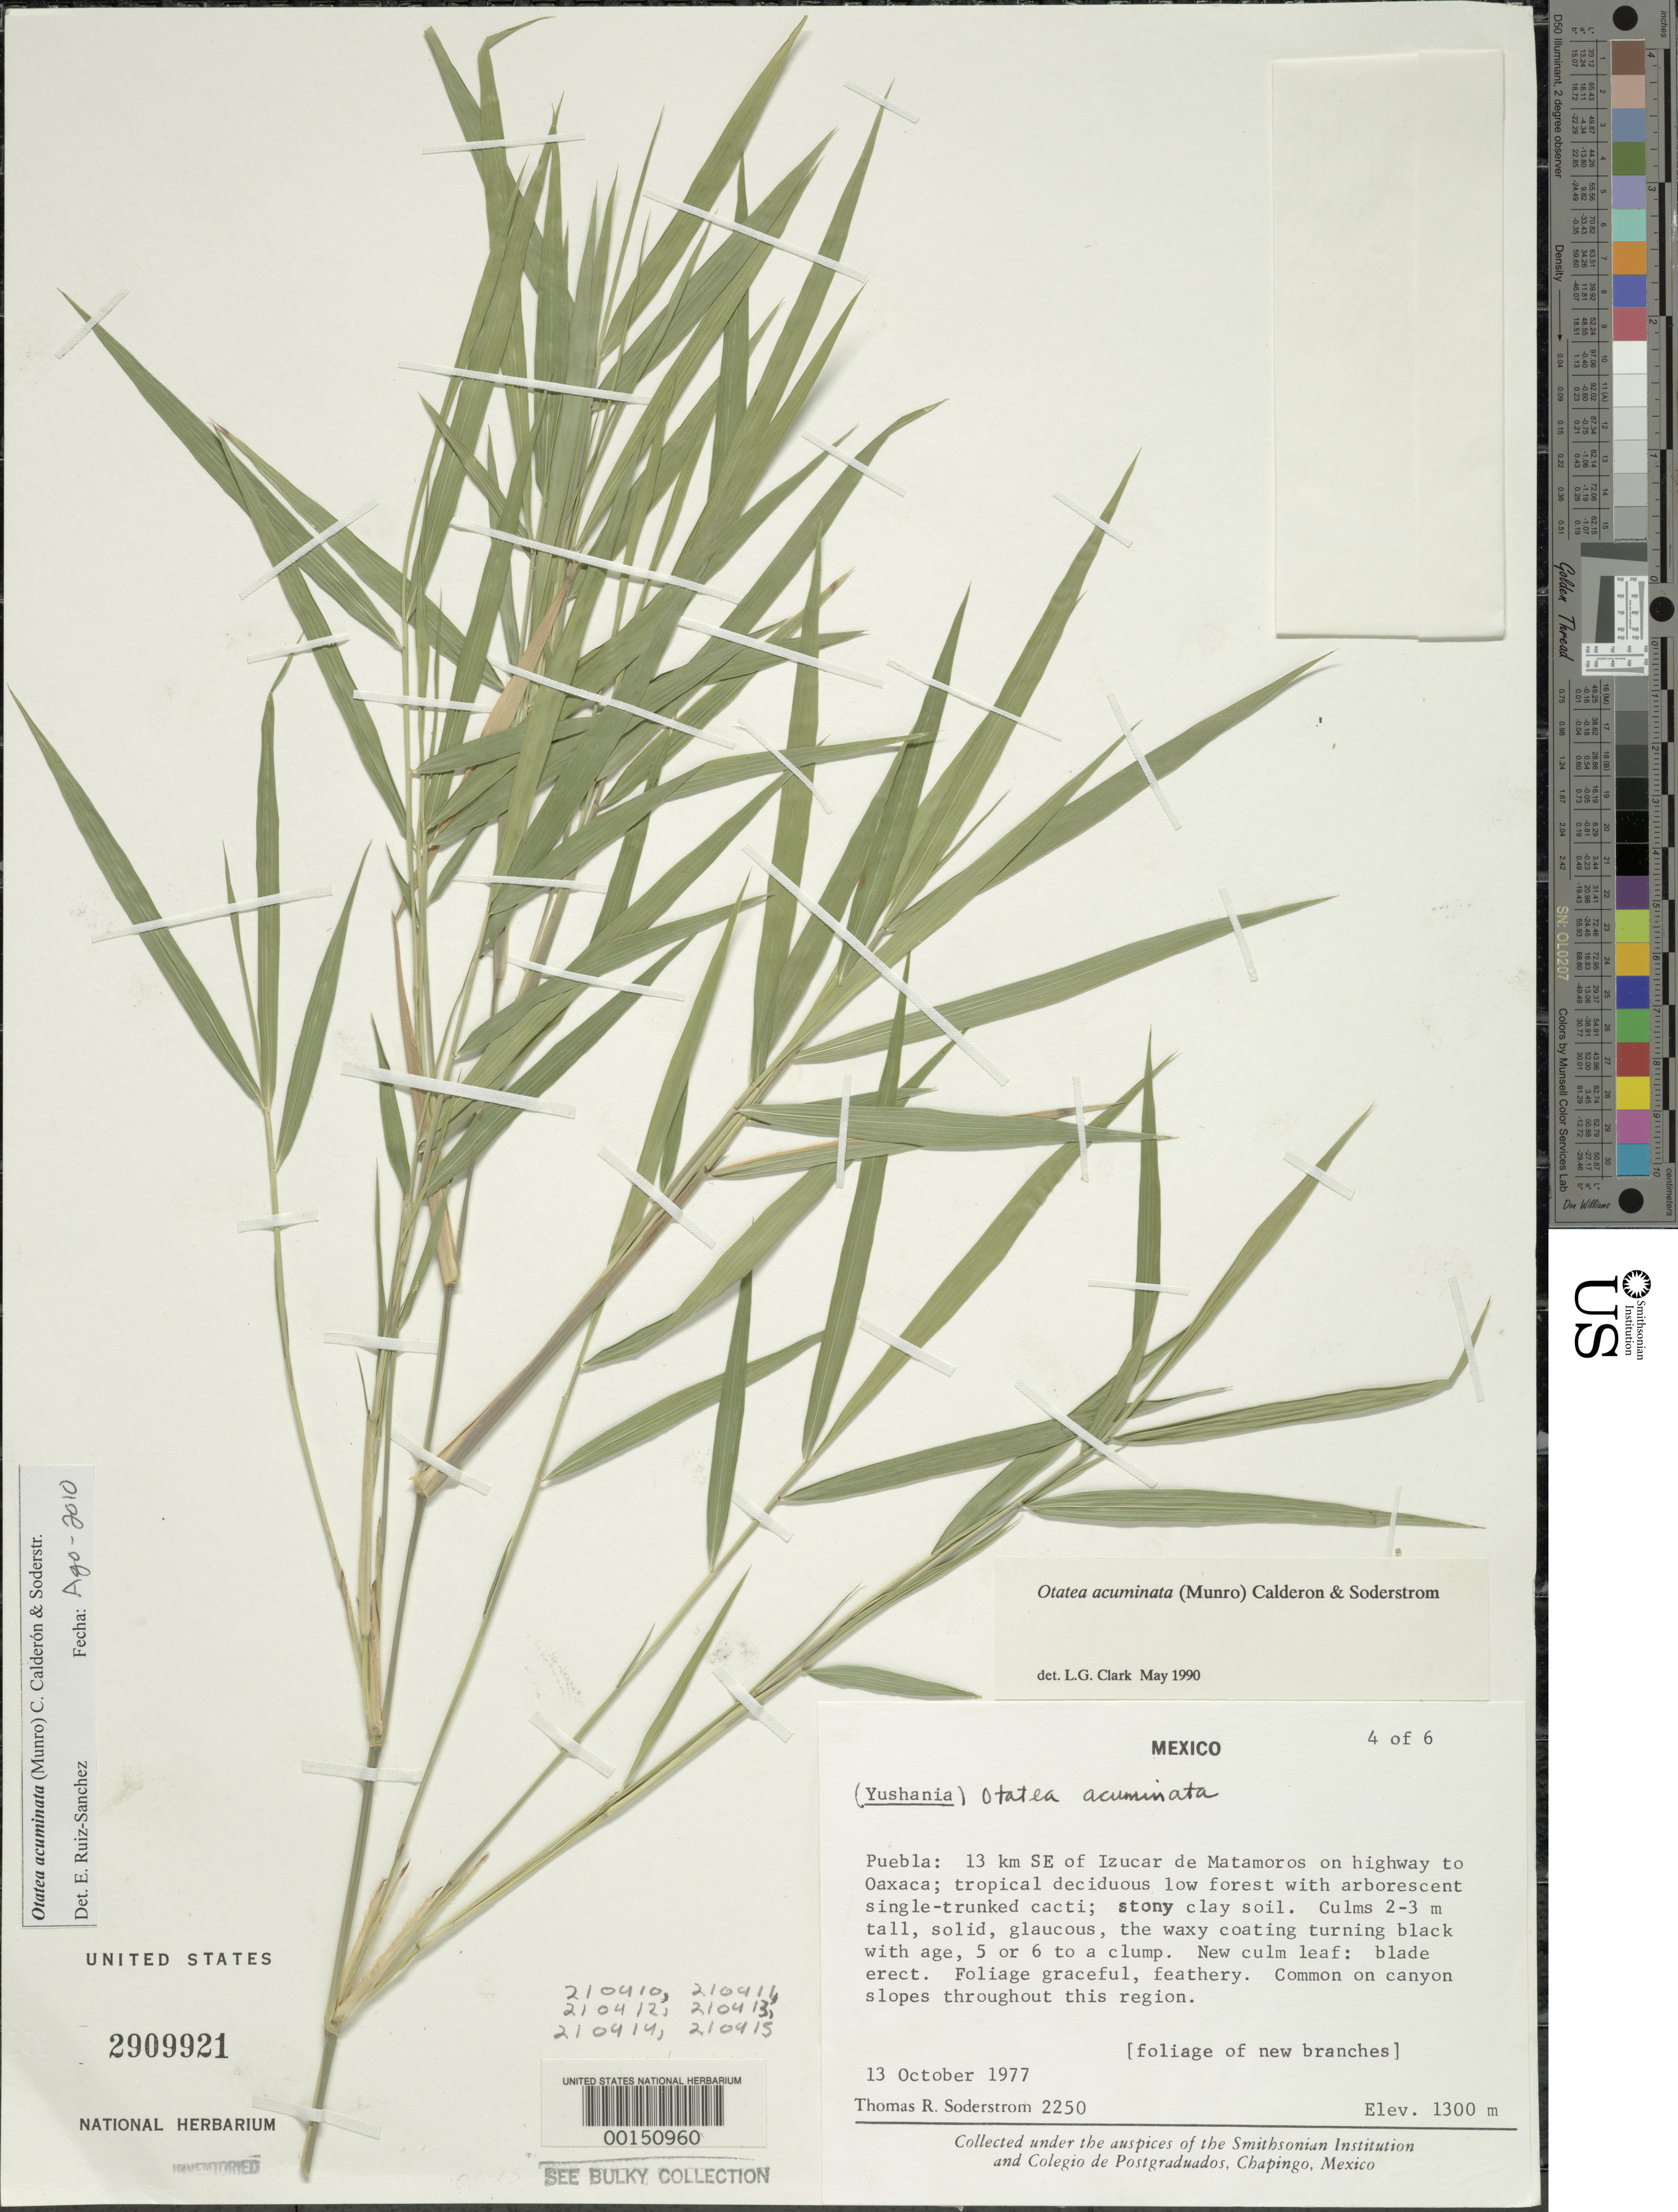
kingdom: Plantae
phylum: Tracheophyta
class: Liliopsida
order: Poales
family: Poaceae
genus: Otatea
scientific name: Otatea acuminata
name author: (Munro) C. E. Calderón & Soderstr.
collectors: T. R. Soderstrom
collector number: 2250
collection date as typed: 13 Oct 1977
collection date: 1977-10-13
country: Mexico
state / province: Puebla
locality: Izucar de Matamoros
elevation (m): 1300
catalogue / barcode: US 2909921